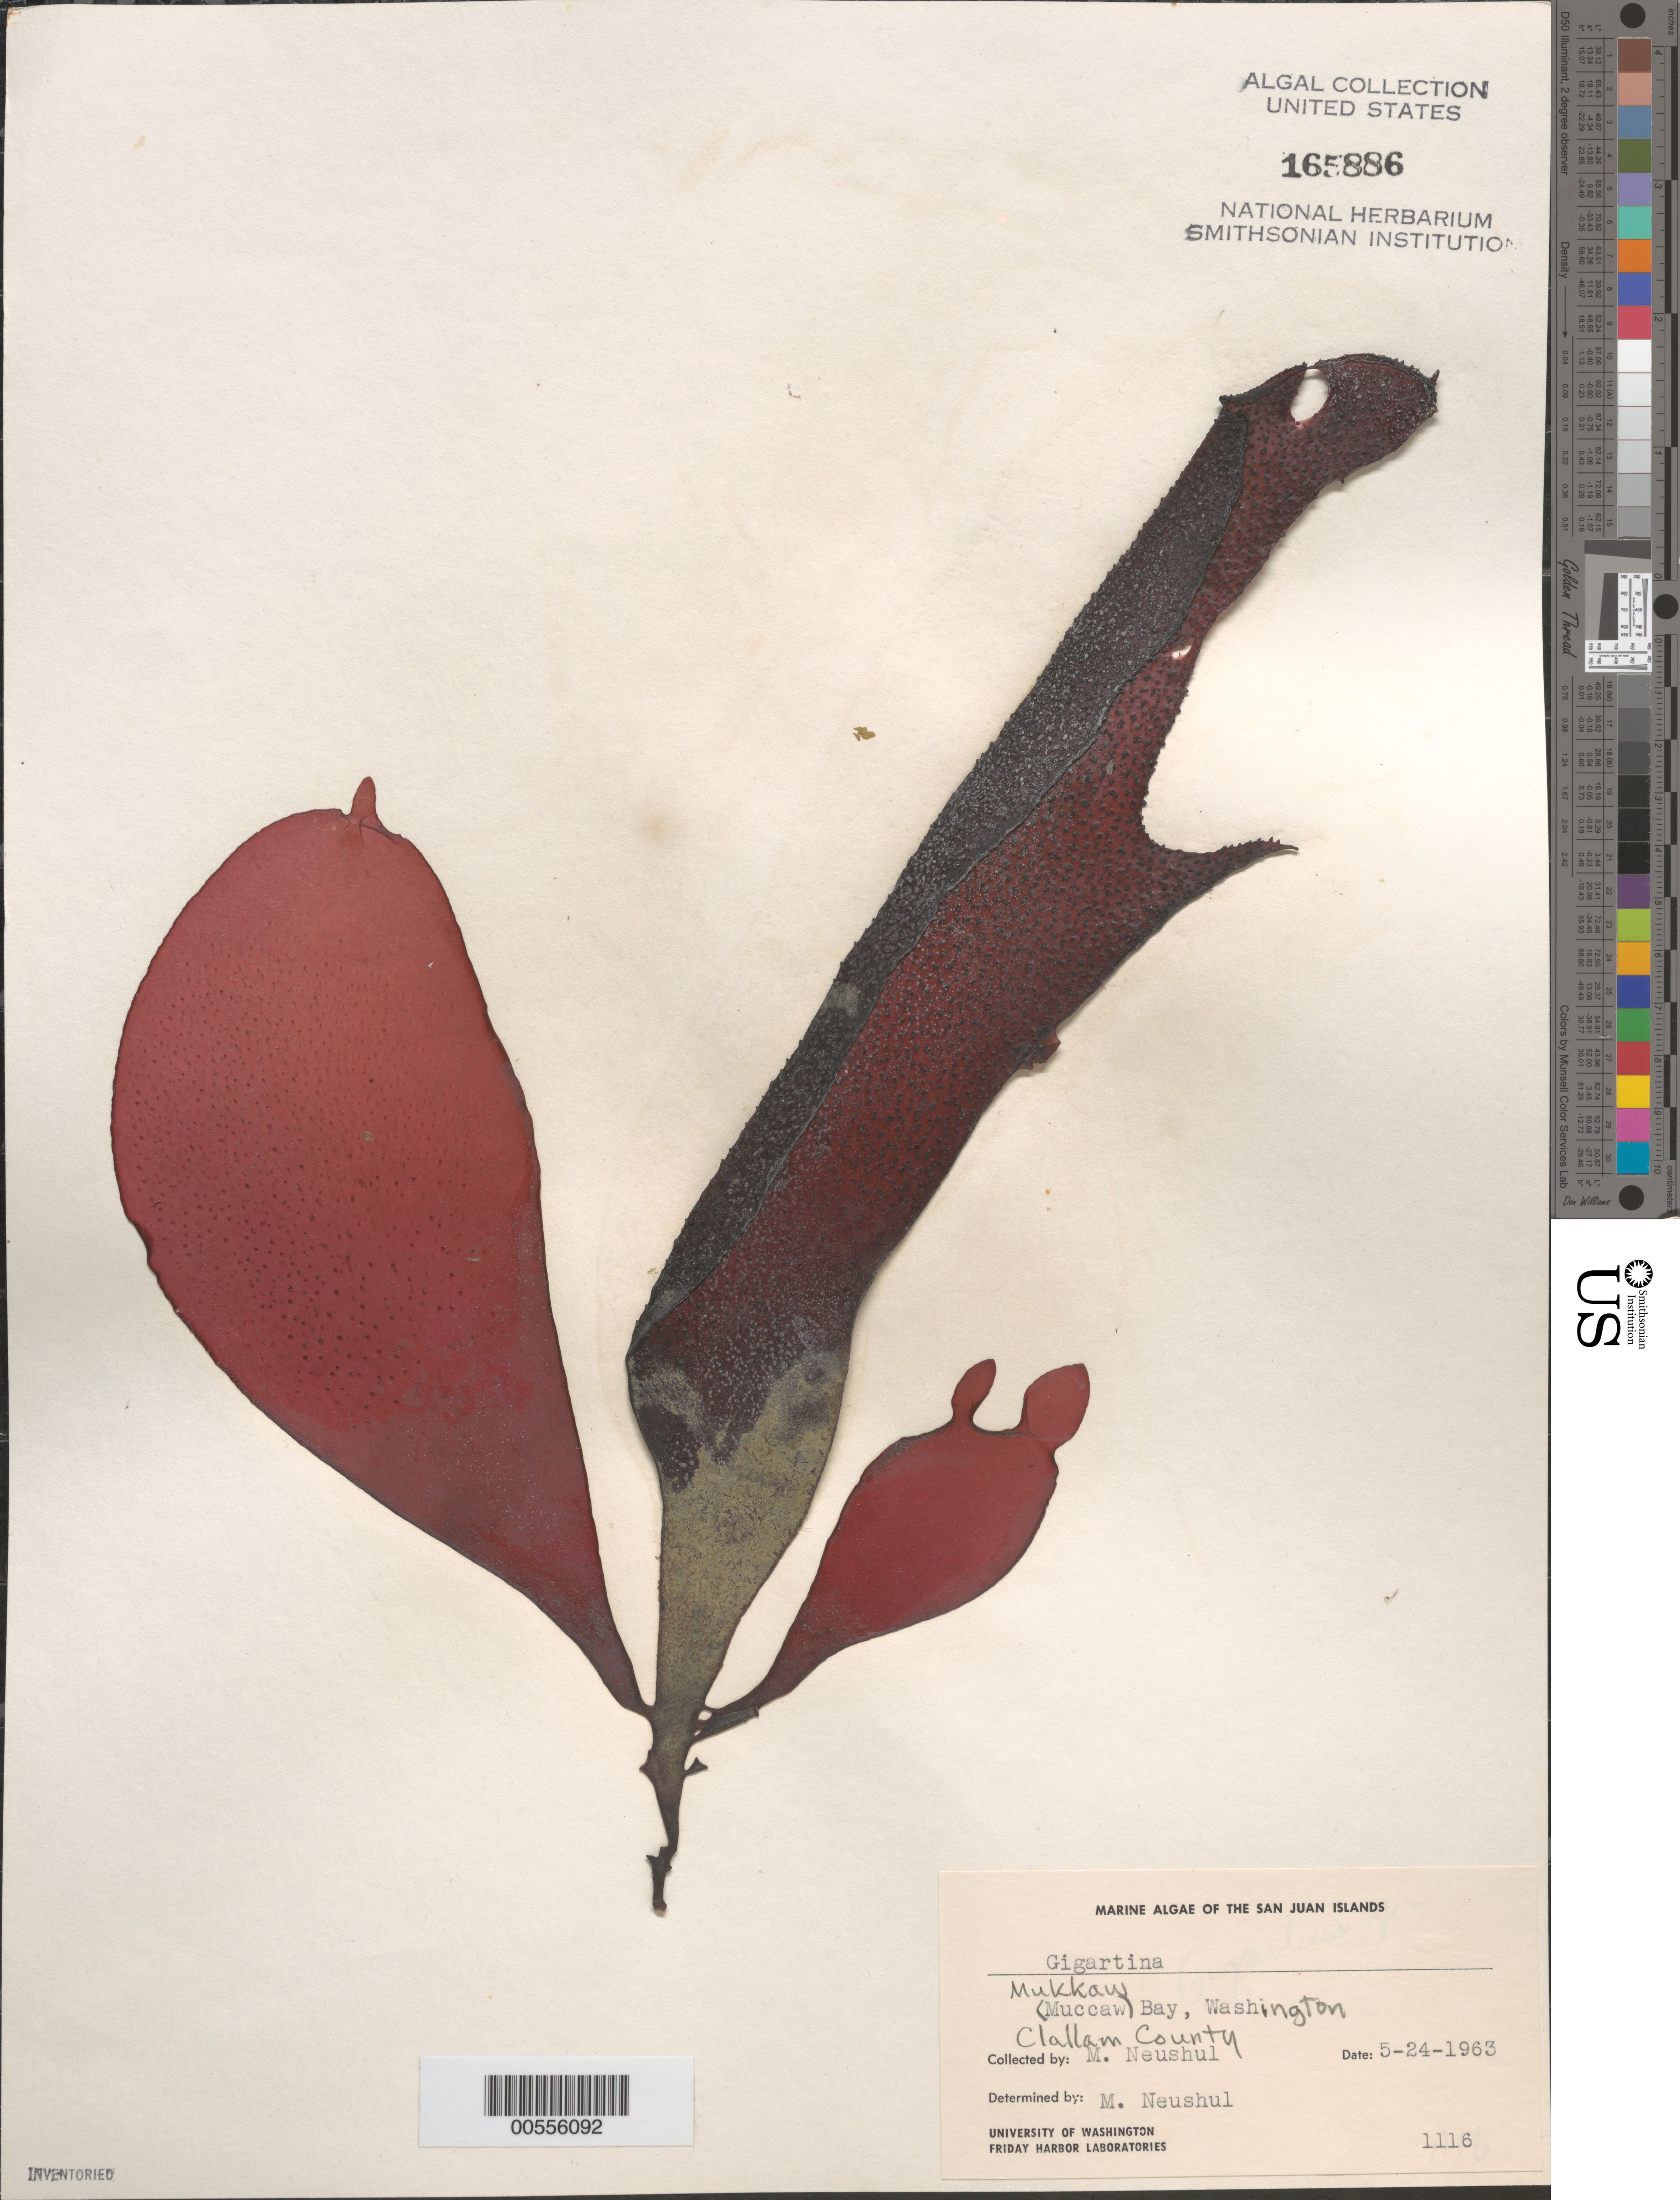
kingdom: Plantae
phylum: Rhodophyta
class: Florideophyceae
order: Gigartinales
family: Gigartinaceae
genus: Gigartina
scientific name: Gigartina sp.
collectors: M. Neushul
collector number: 1116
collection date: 1963-05-24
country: United States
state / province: Washington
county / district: Clallam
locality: The San Juan Islands. Mukkaw Bay. Clallam County.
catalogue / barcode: US 165886